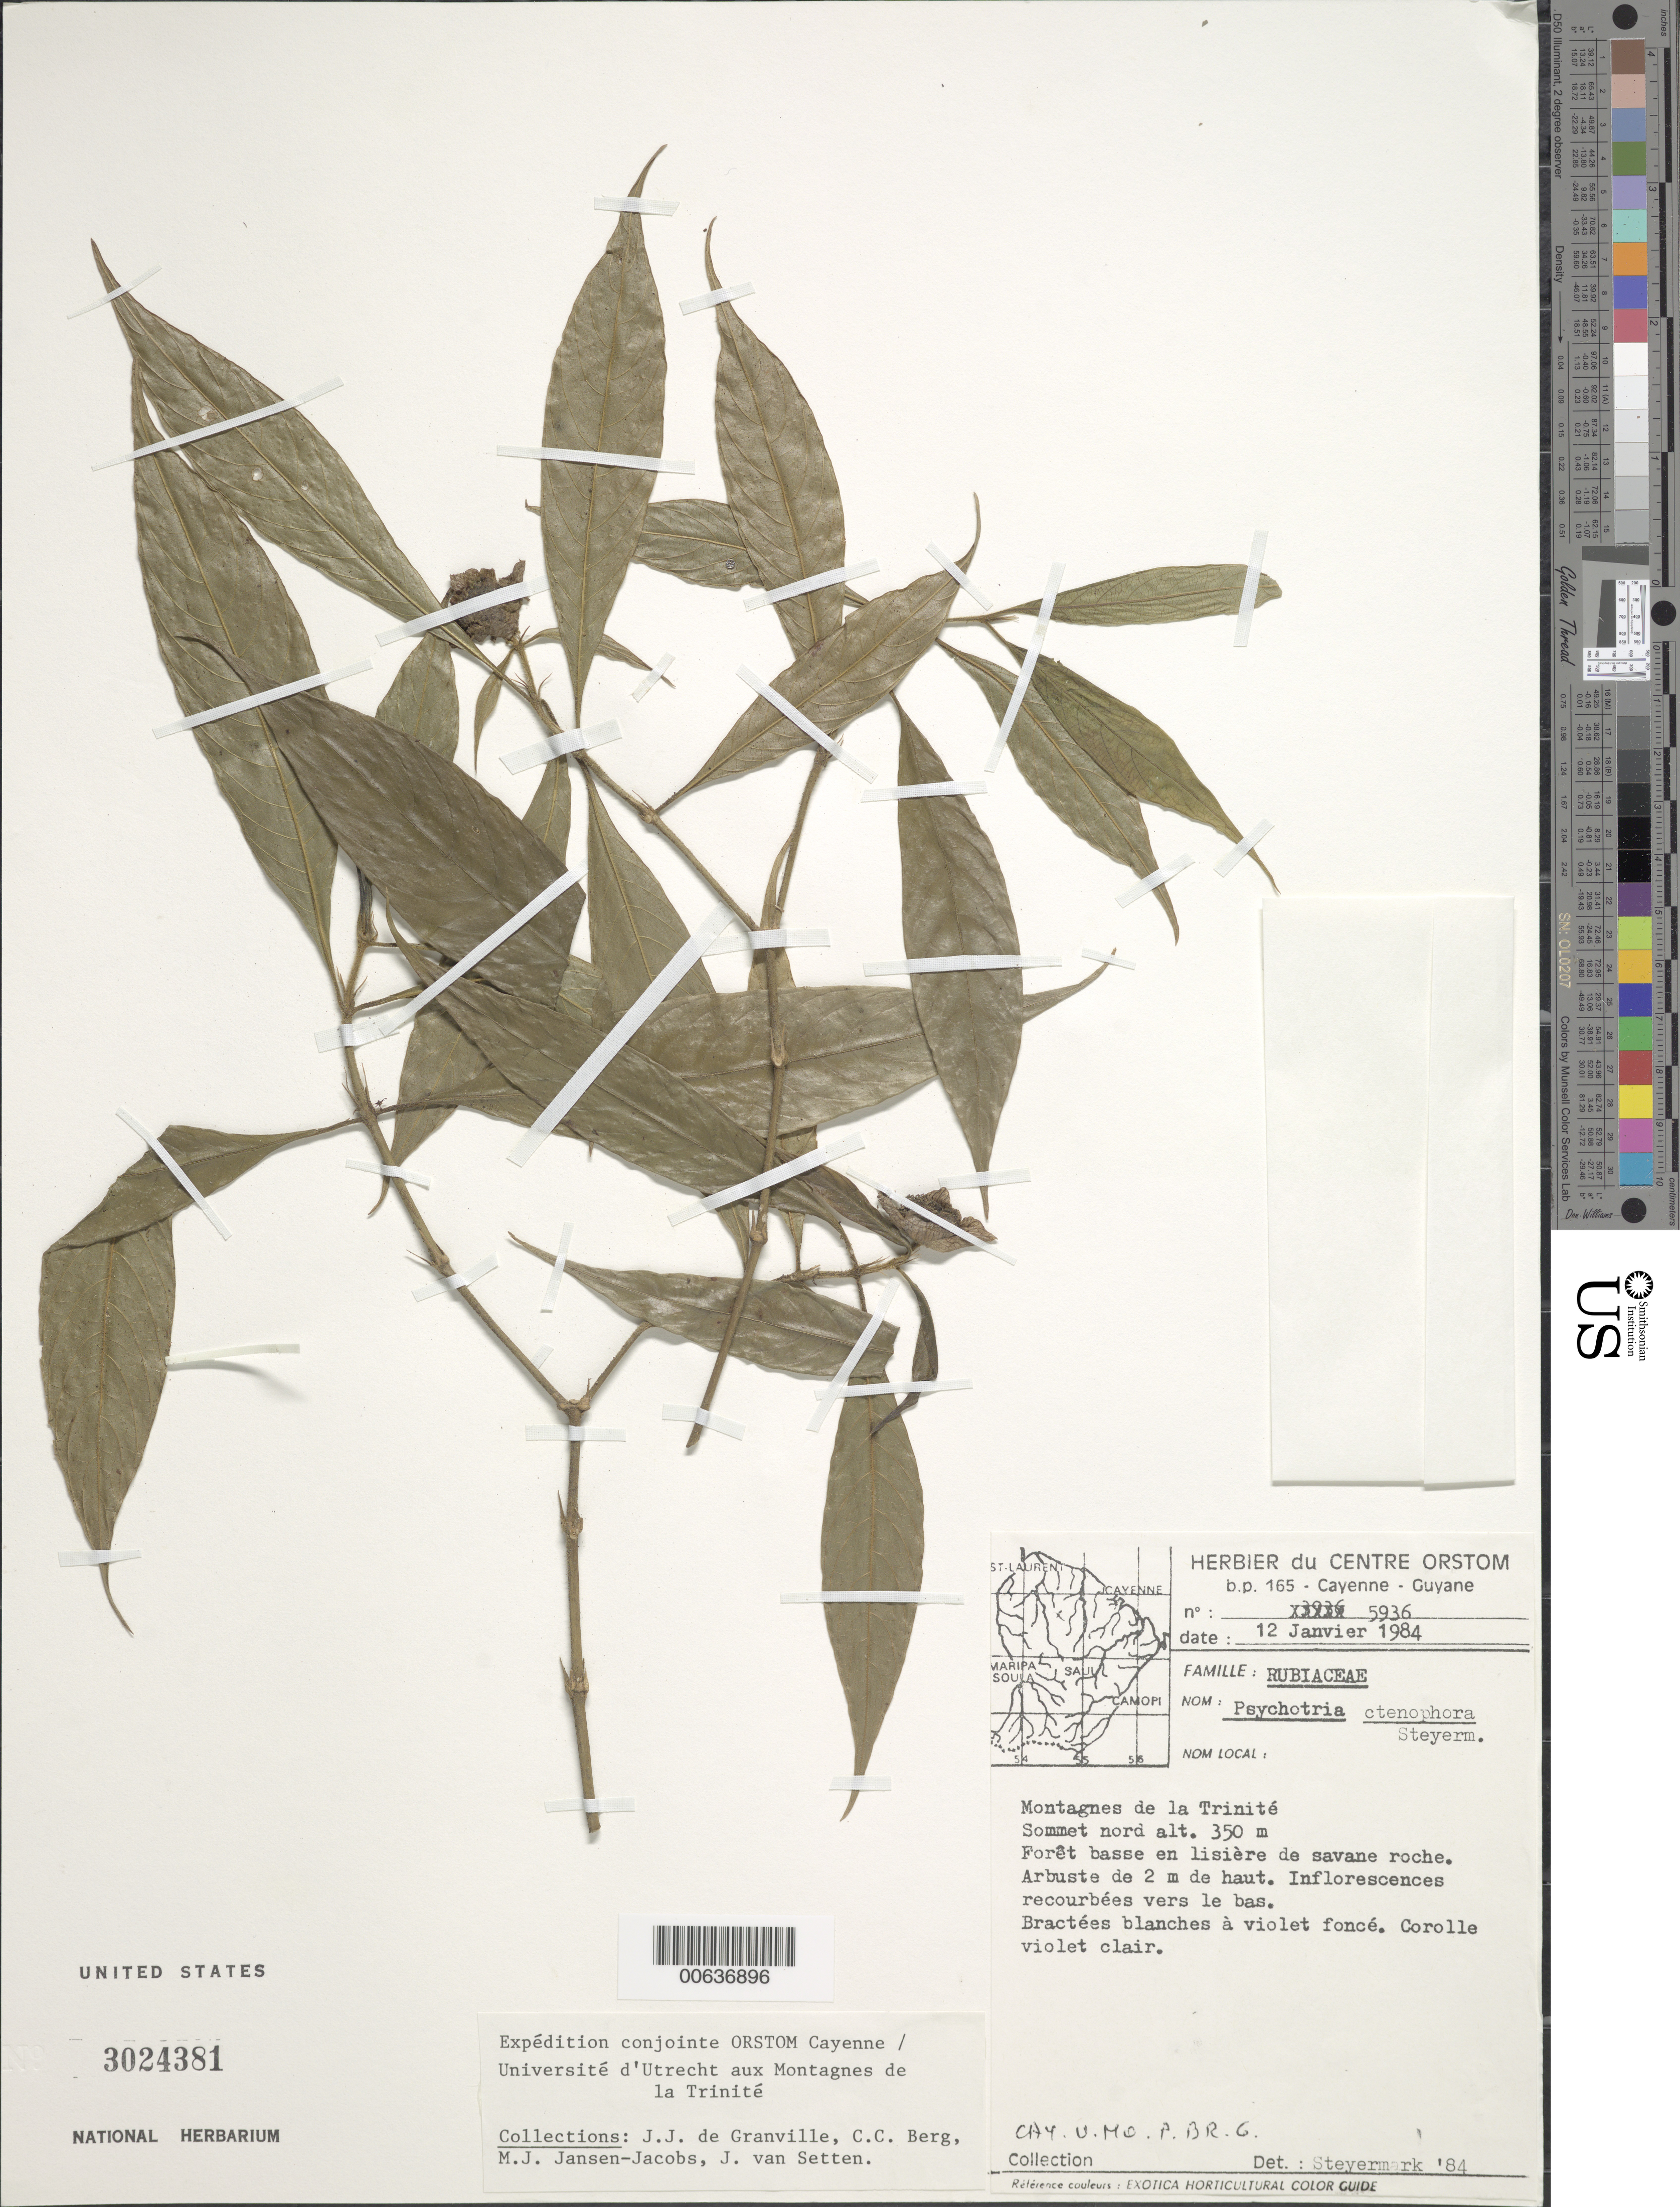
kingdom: Plantae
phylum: Tracheophyta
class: Magnoliopsida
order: Gentianales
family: Rubiaceae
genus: Palicourea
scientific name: Palicourea bracteocardia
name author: (DC.) Delprete & J.H. Kirkbr.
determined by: Kirkbride, J. H., Jr.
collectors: J.-J. de Granville, C. C. Berg, M. J. Jansen-Jacobs & J. van Setten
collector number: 5936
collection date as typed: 12-Jan-84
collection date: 1984-01-12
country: French Guiana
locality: Montagnes de la Trinité, sommet Nord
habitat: Foret basse en lisiere de savane roche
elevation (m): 350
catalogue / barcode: US 3024381